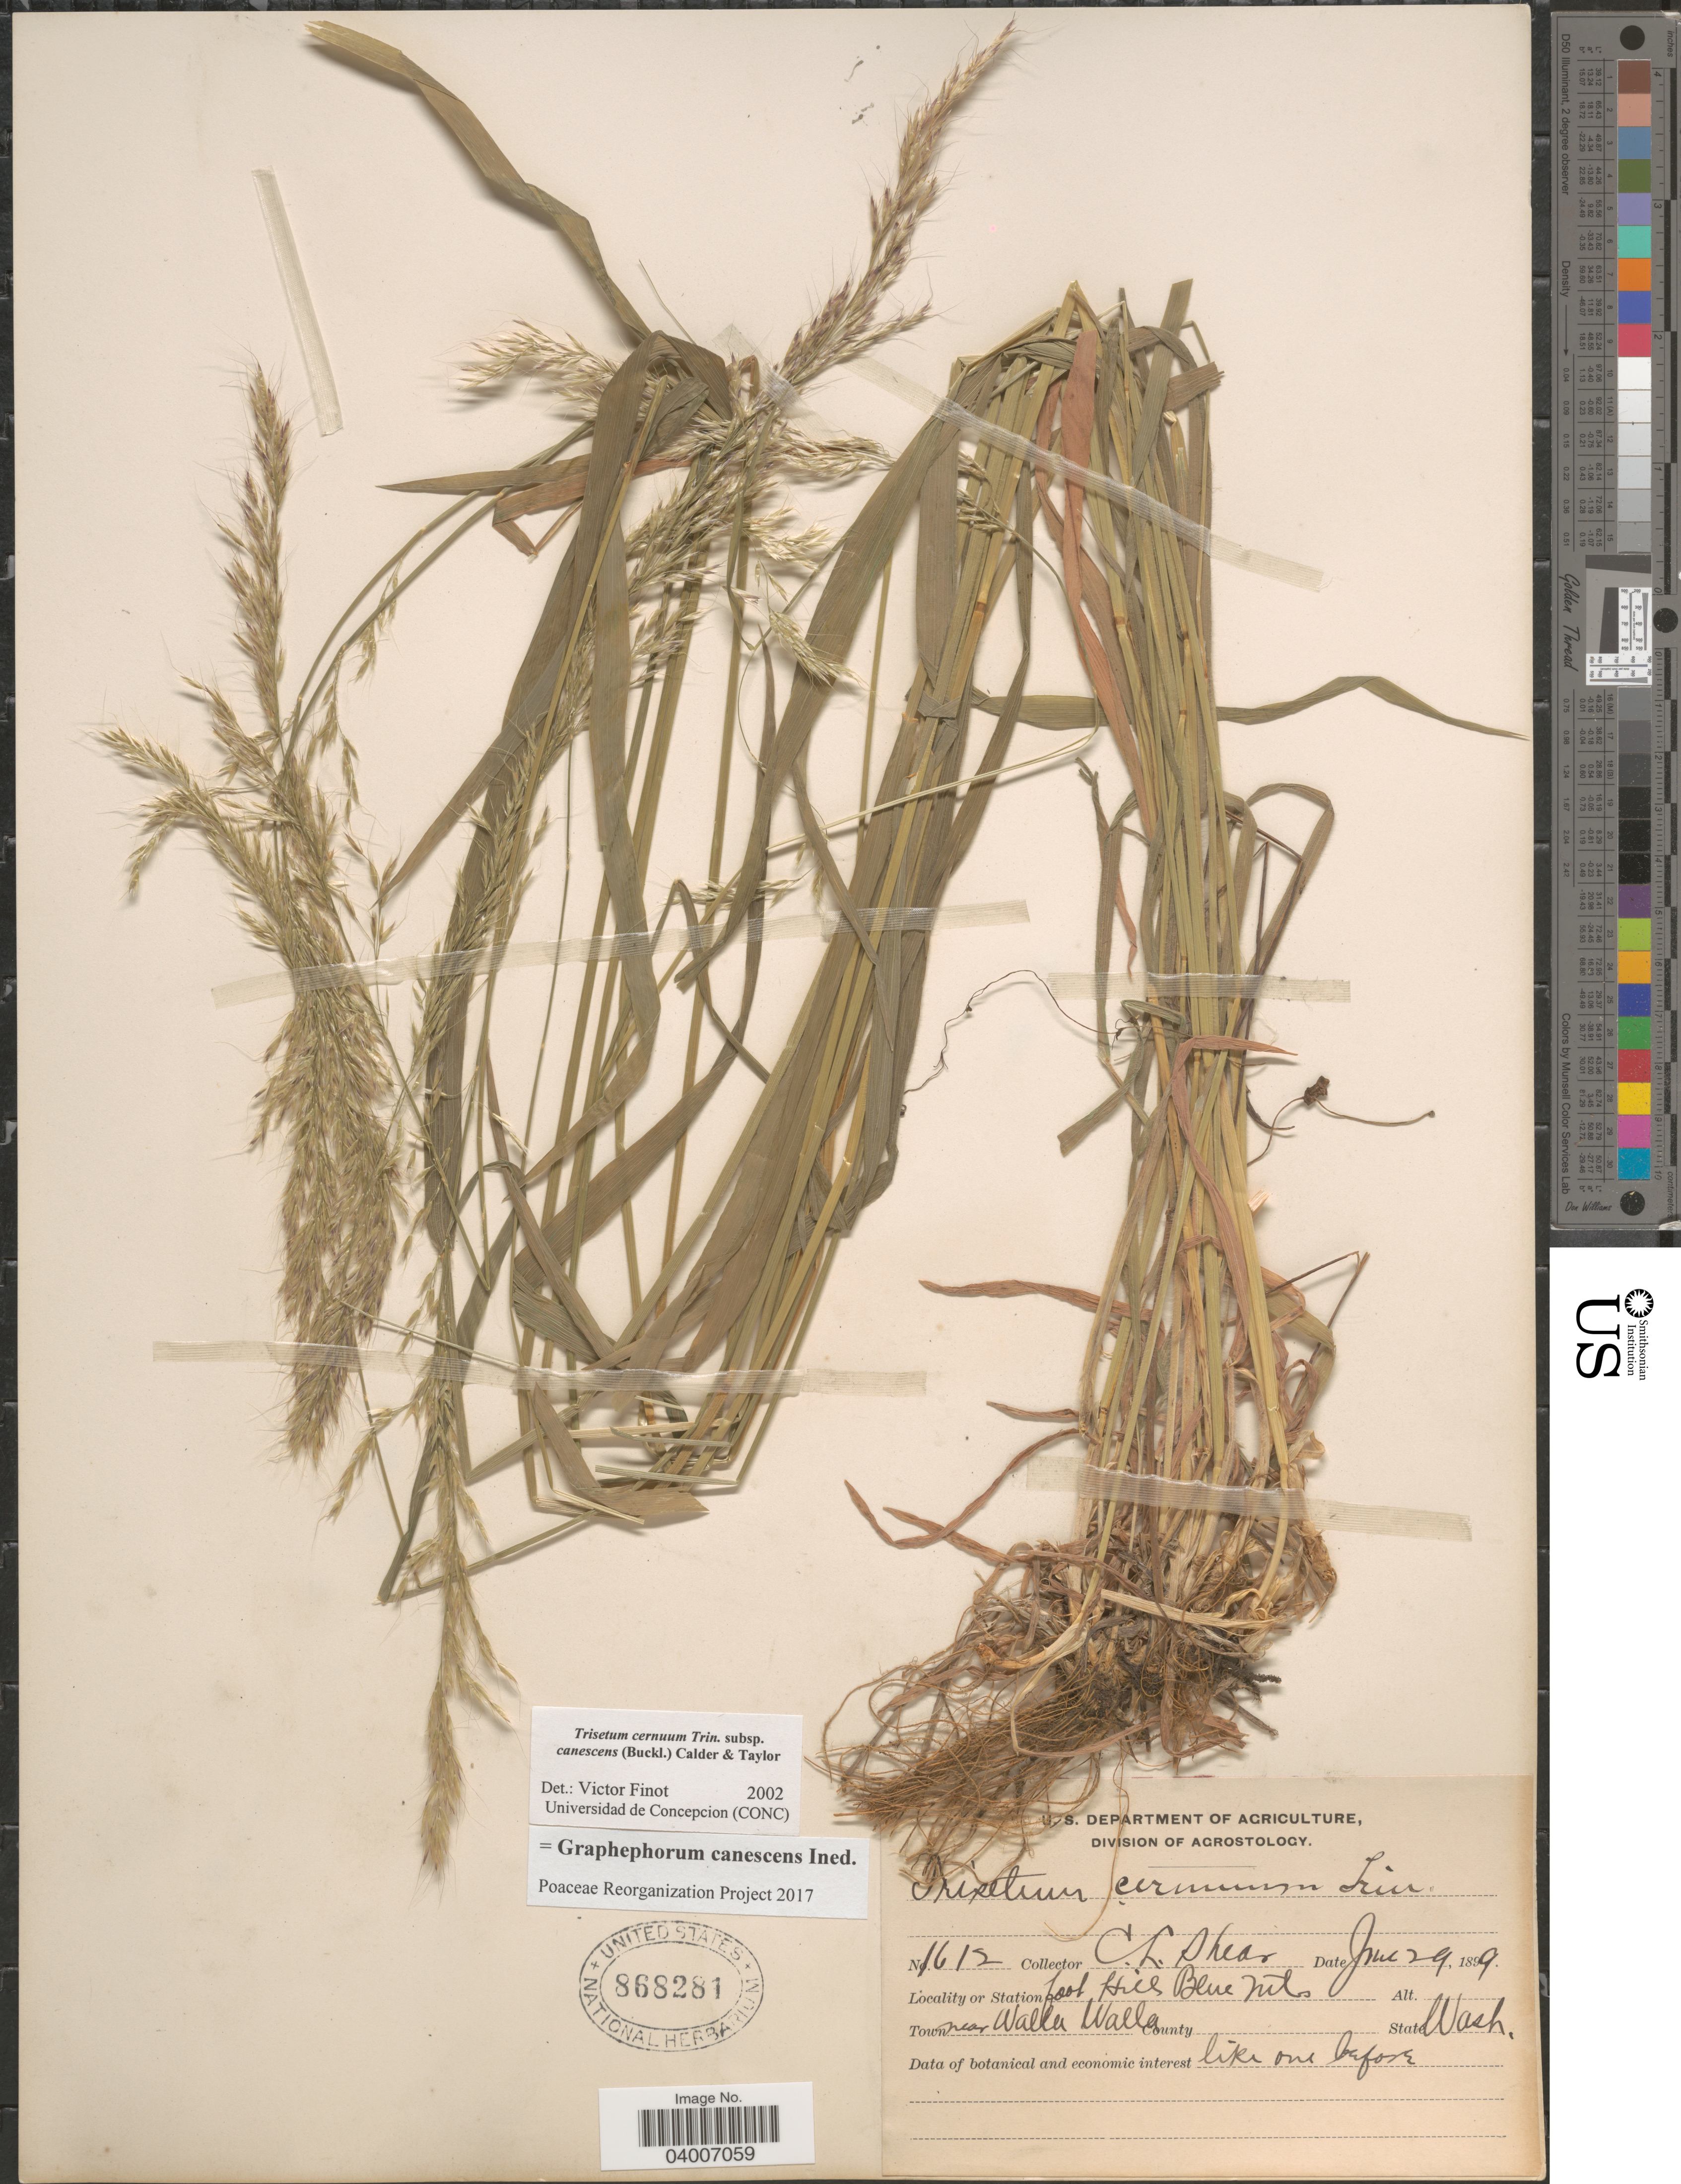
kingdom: Plantae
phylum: Tracheophyta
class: Liliopsida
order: Poales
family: Poaceae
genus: Graphephorum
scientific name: Graphephorum canescens ined.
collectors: C. L. Shear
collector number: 1612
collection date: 1899-06-29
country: United States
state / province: Washington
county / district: Walla Walla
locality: Station foothills Blue Mts. Town near Walla Walla.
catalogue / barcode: US 868281